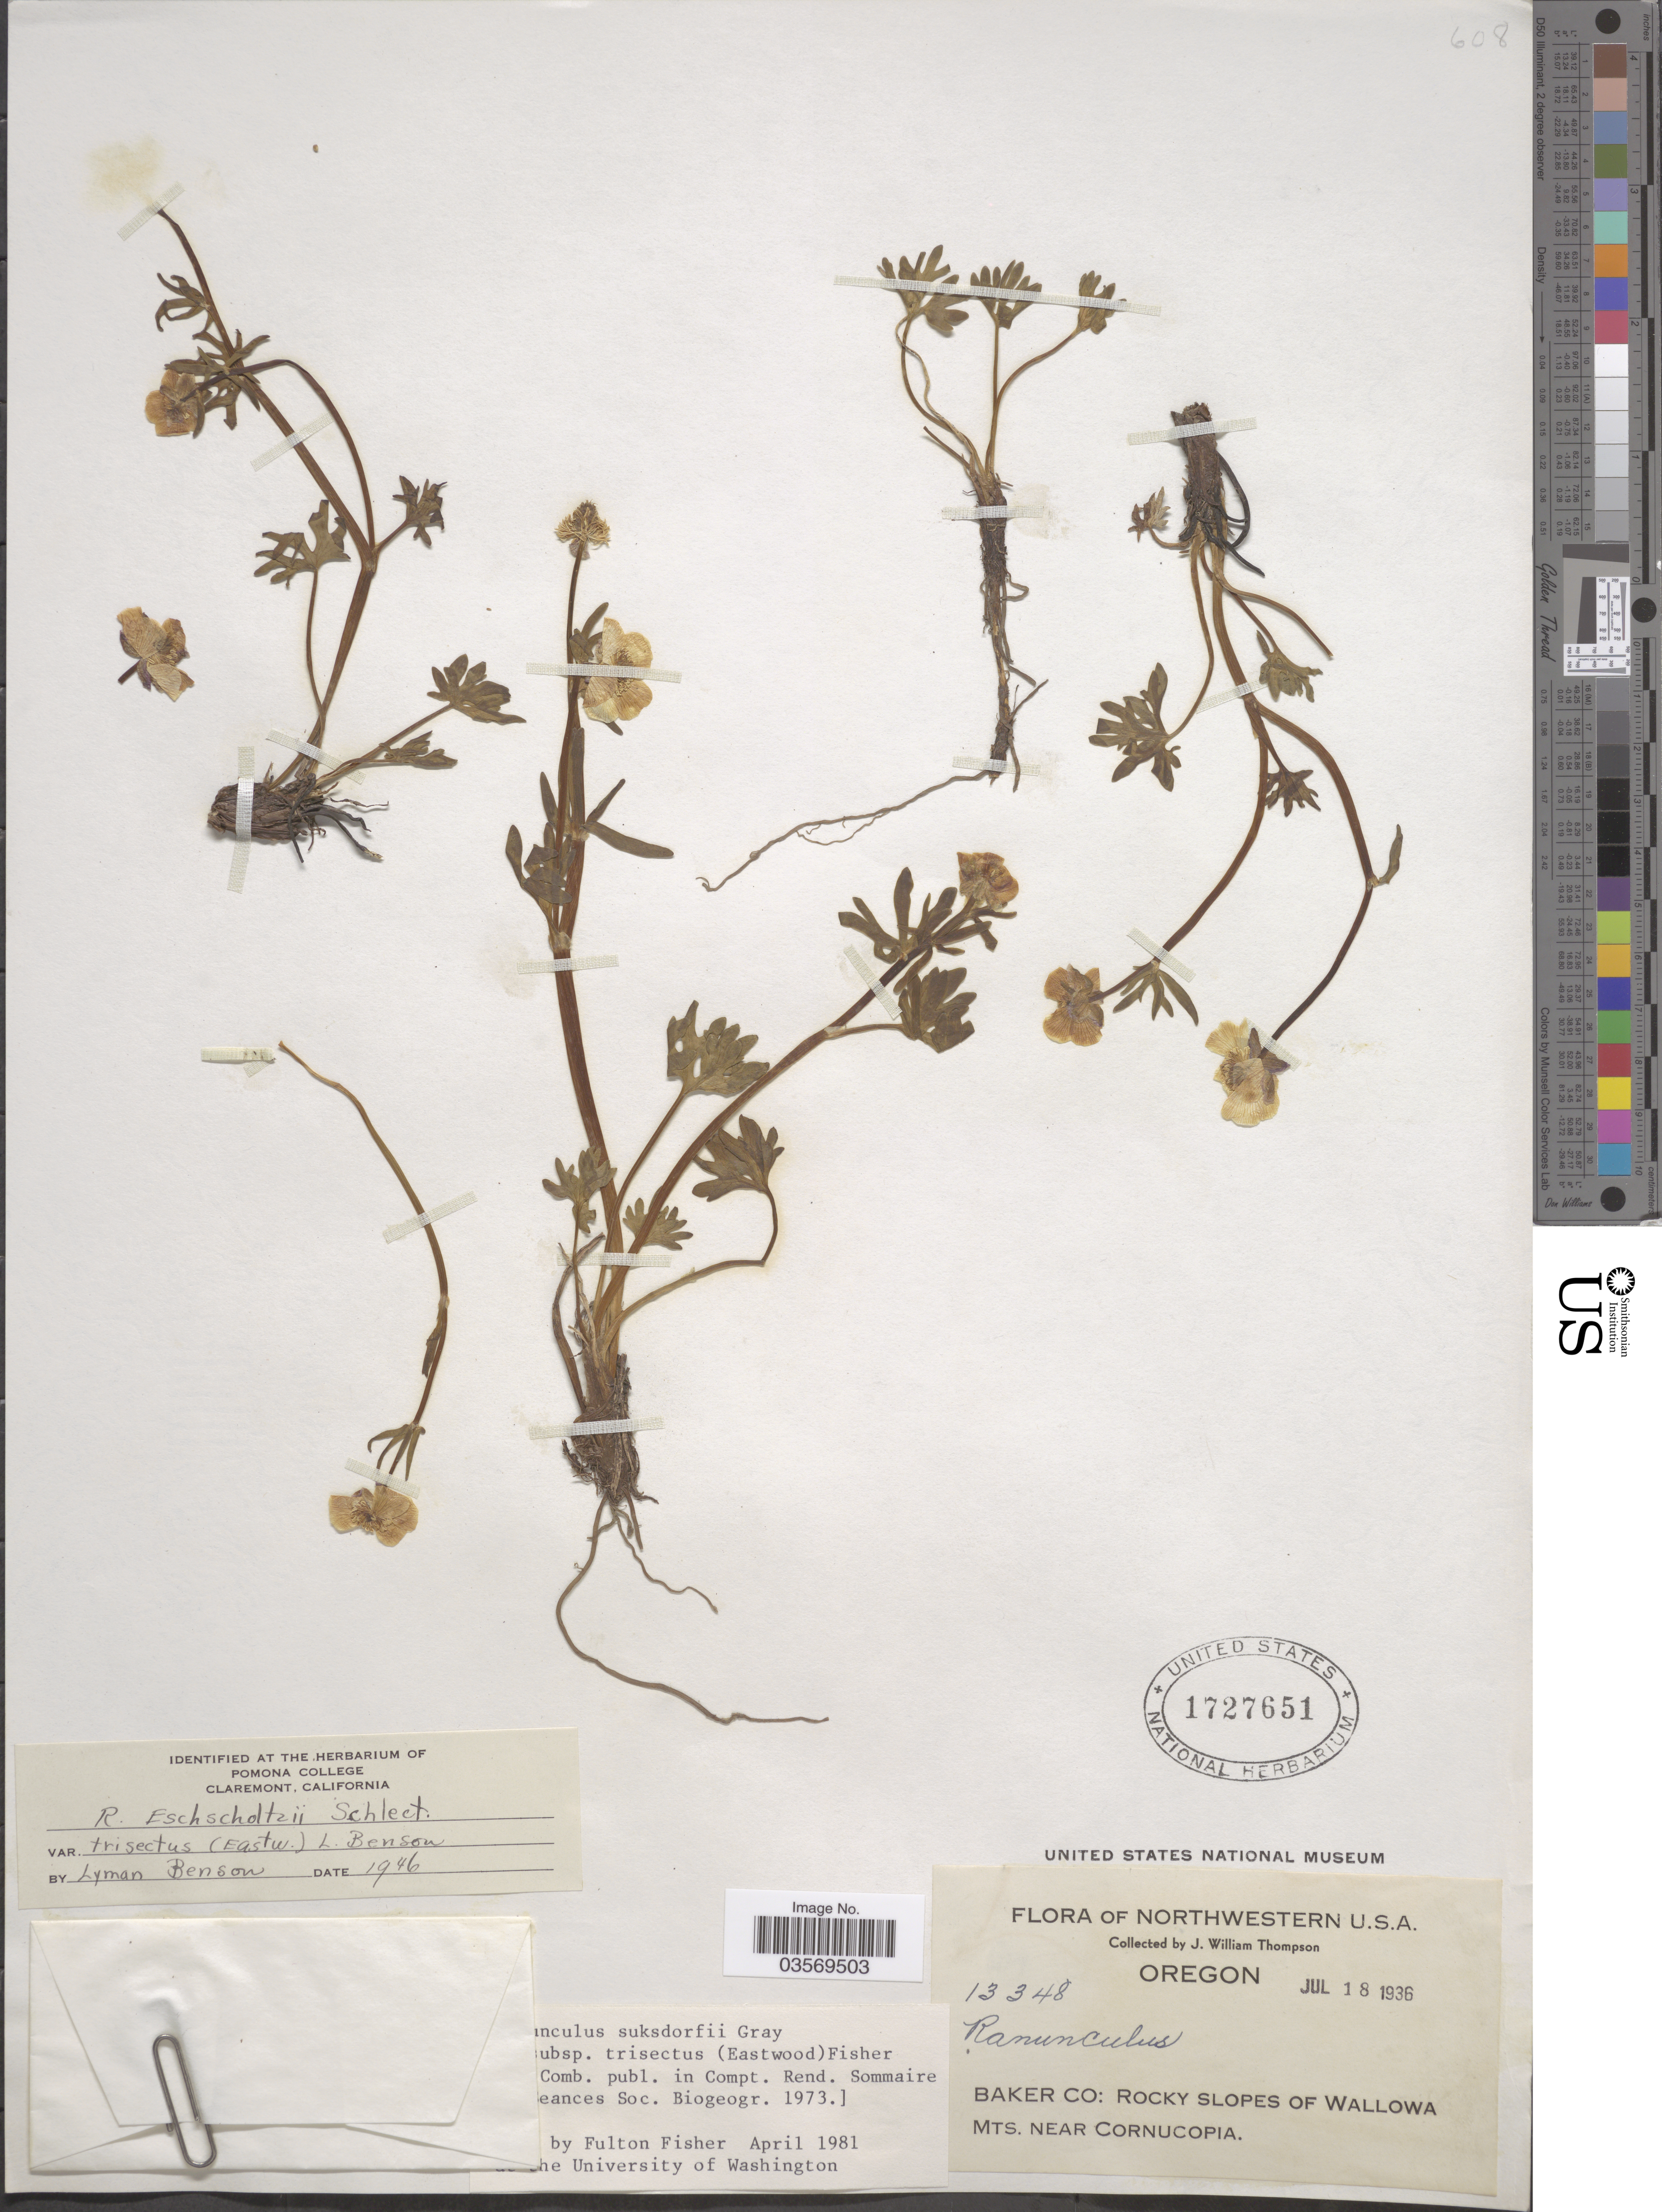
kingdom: Plantae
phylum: Tracheophyta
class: Magnoliopsida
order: Ranunculales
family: Ranunculaceae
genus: Ranunculus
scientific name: Ranunculus suksdorfii subsp. trisectus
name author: (Eastw.) F.J.F. Fisher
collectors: J. W. Thompson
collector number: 13348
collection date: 1936-07-18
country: United States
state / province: Oregon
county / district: Baker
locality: Northwestern U.S.A. Baker Co: Rocky Slopes of Wallowa. Mts. near Cornucopia.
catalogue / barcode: US 1727651